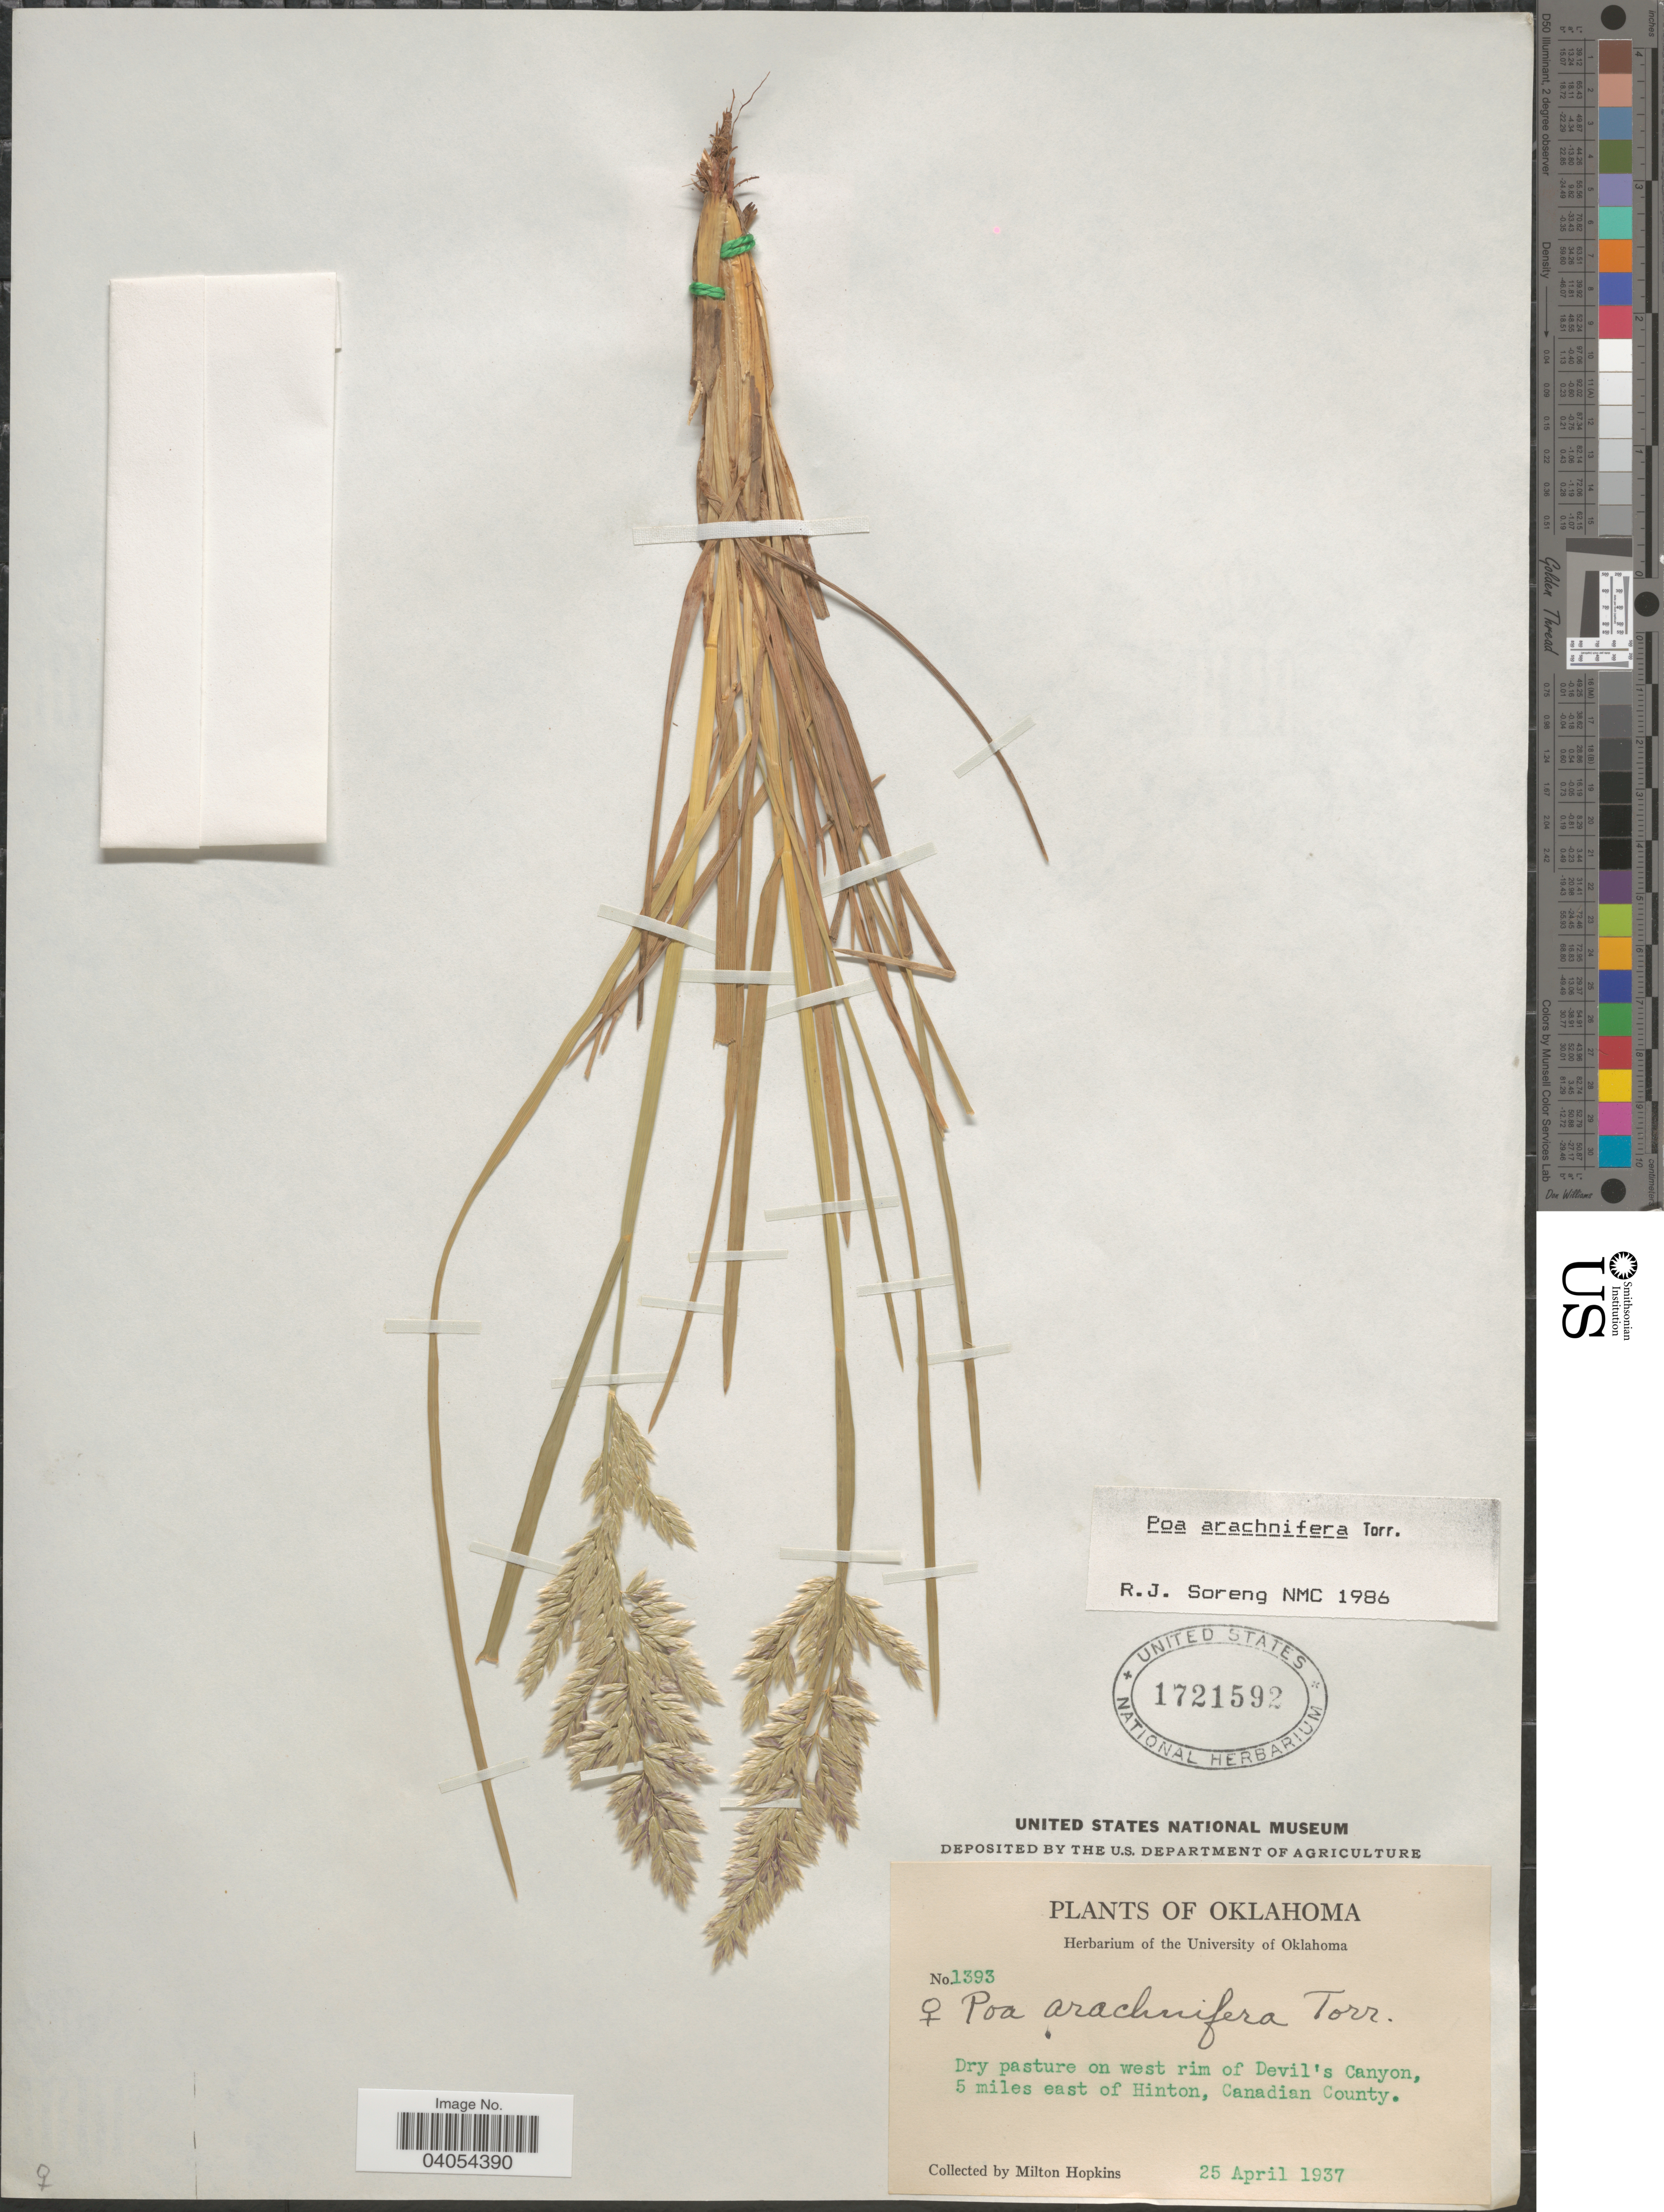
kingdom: Plantae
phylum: Tracheophyta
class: Liliopsida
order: Poales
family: Poaceae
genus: Poa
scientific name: Poa arachnifera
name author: Torr.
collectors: M. Hopkins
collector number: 1393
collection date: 1937-04-25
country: United States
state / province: Oklahoma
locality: On west rim of Devil's Canyon, 5 miles east of Hinton, Canadian County.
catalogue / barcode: US 1721592